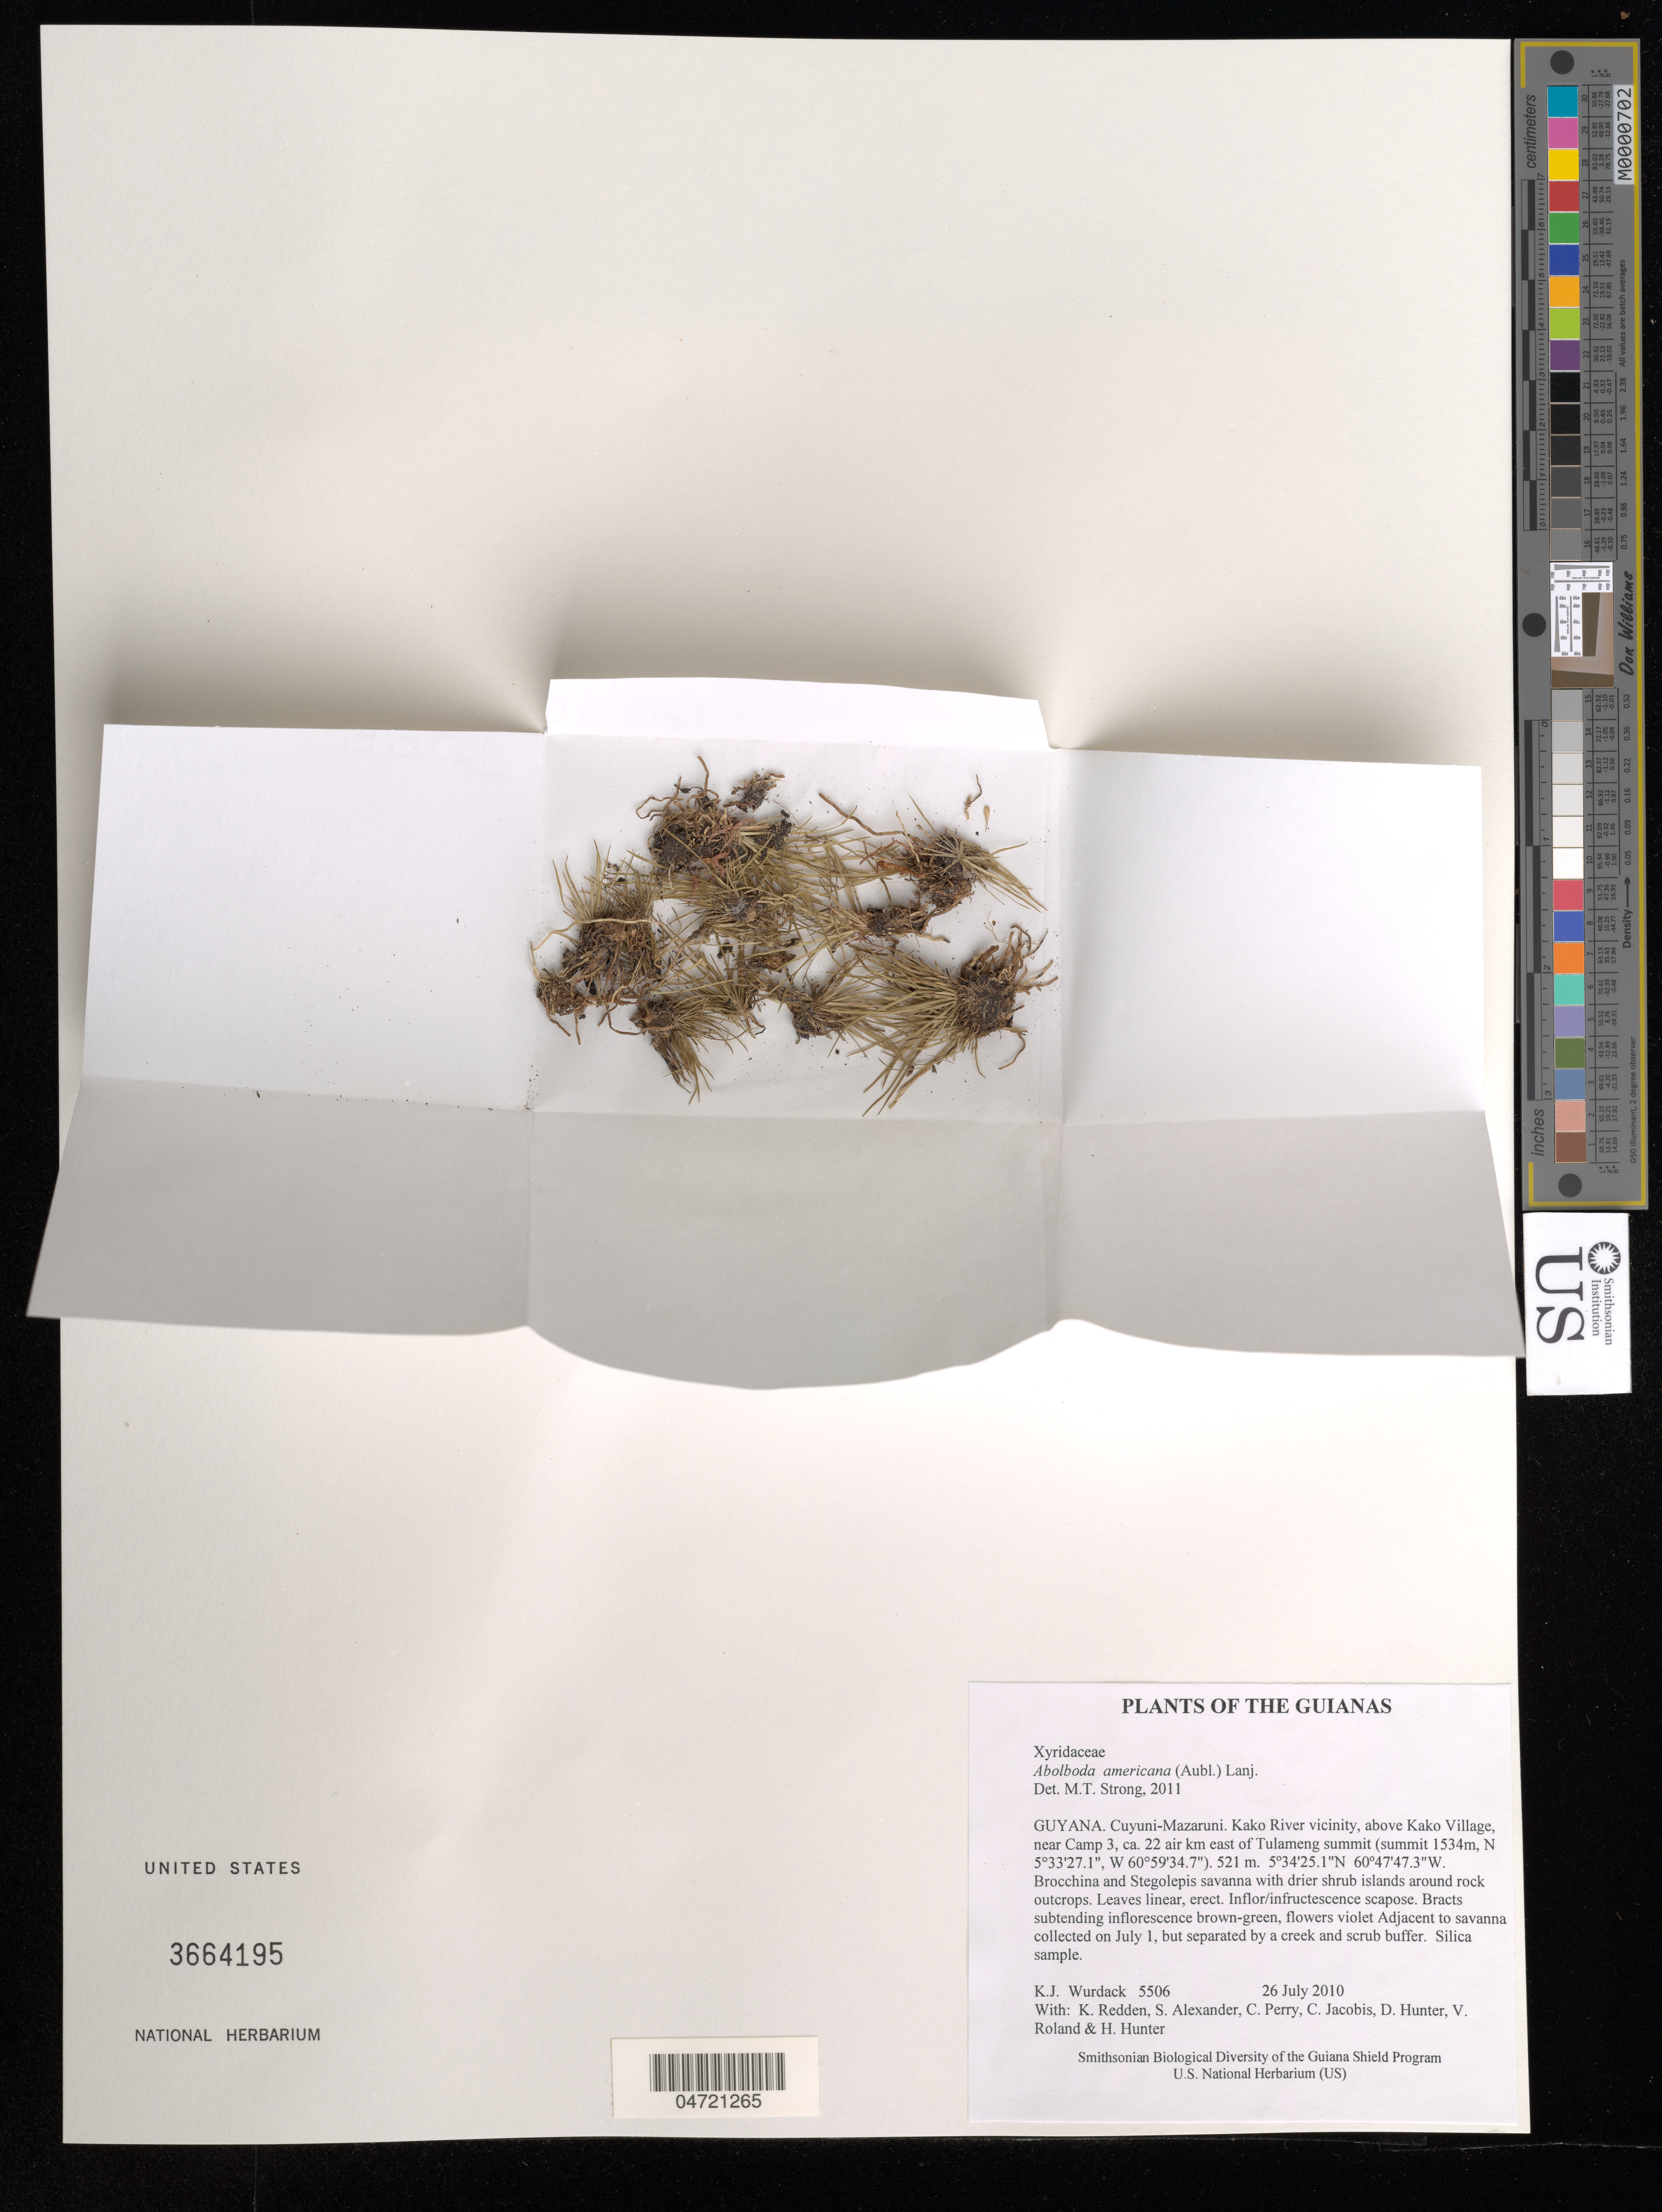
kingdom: Plantae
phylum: Tracheophyta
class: Liliopsida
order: Poales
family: Xyridaceae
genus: Abolboda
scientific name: Abolboda americana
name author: (Aubl.) Lanj.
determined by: Strong, M. T., (US), Smithsonian Institution - National Museum of Natural History (UNITED STATES)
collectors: K. Wurdack, K. M. Redden, S. N. Alexander, C. Perry, C. Jacobis, D. Hunter, V. Roland & H. Hunter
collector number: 5506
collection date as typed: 26 July 2010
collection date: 2010-07-26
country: Guyana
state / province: Cuyuni-Mazaruni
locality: Kako River vicinity, above Kako Village, near Camp 3, ca. 22 air km east of Tulameng summit (summit 1534m, N 5°33'27.1", W 60°59'34.7")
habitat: Brocchina and Stegolepis savanna with drier shrub islands around rock outcrops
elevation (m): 521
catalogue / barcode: US 3664195